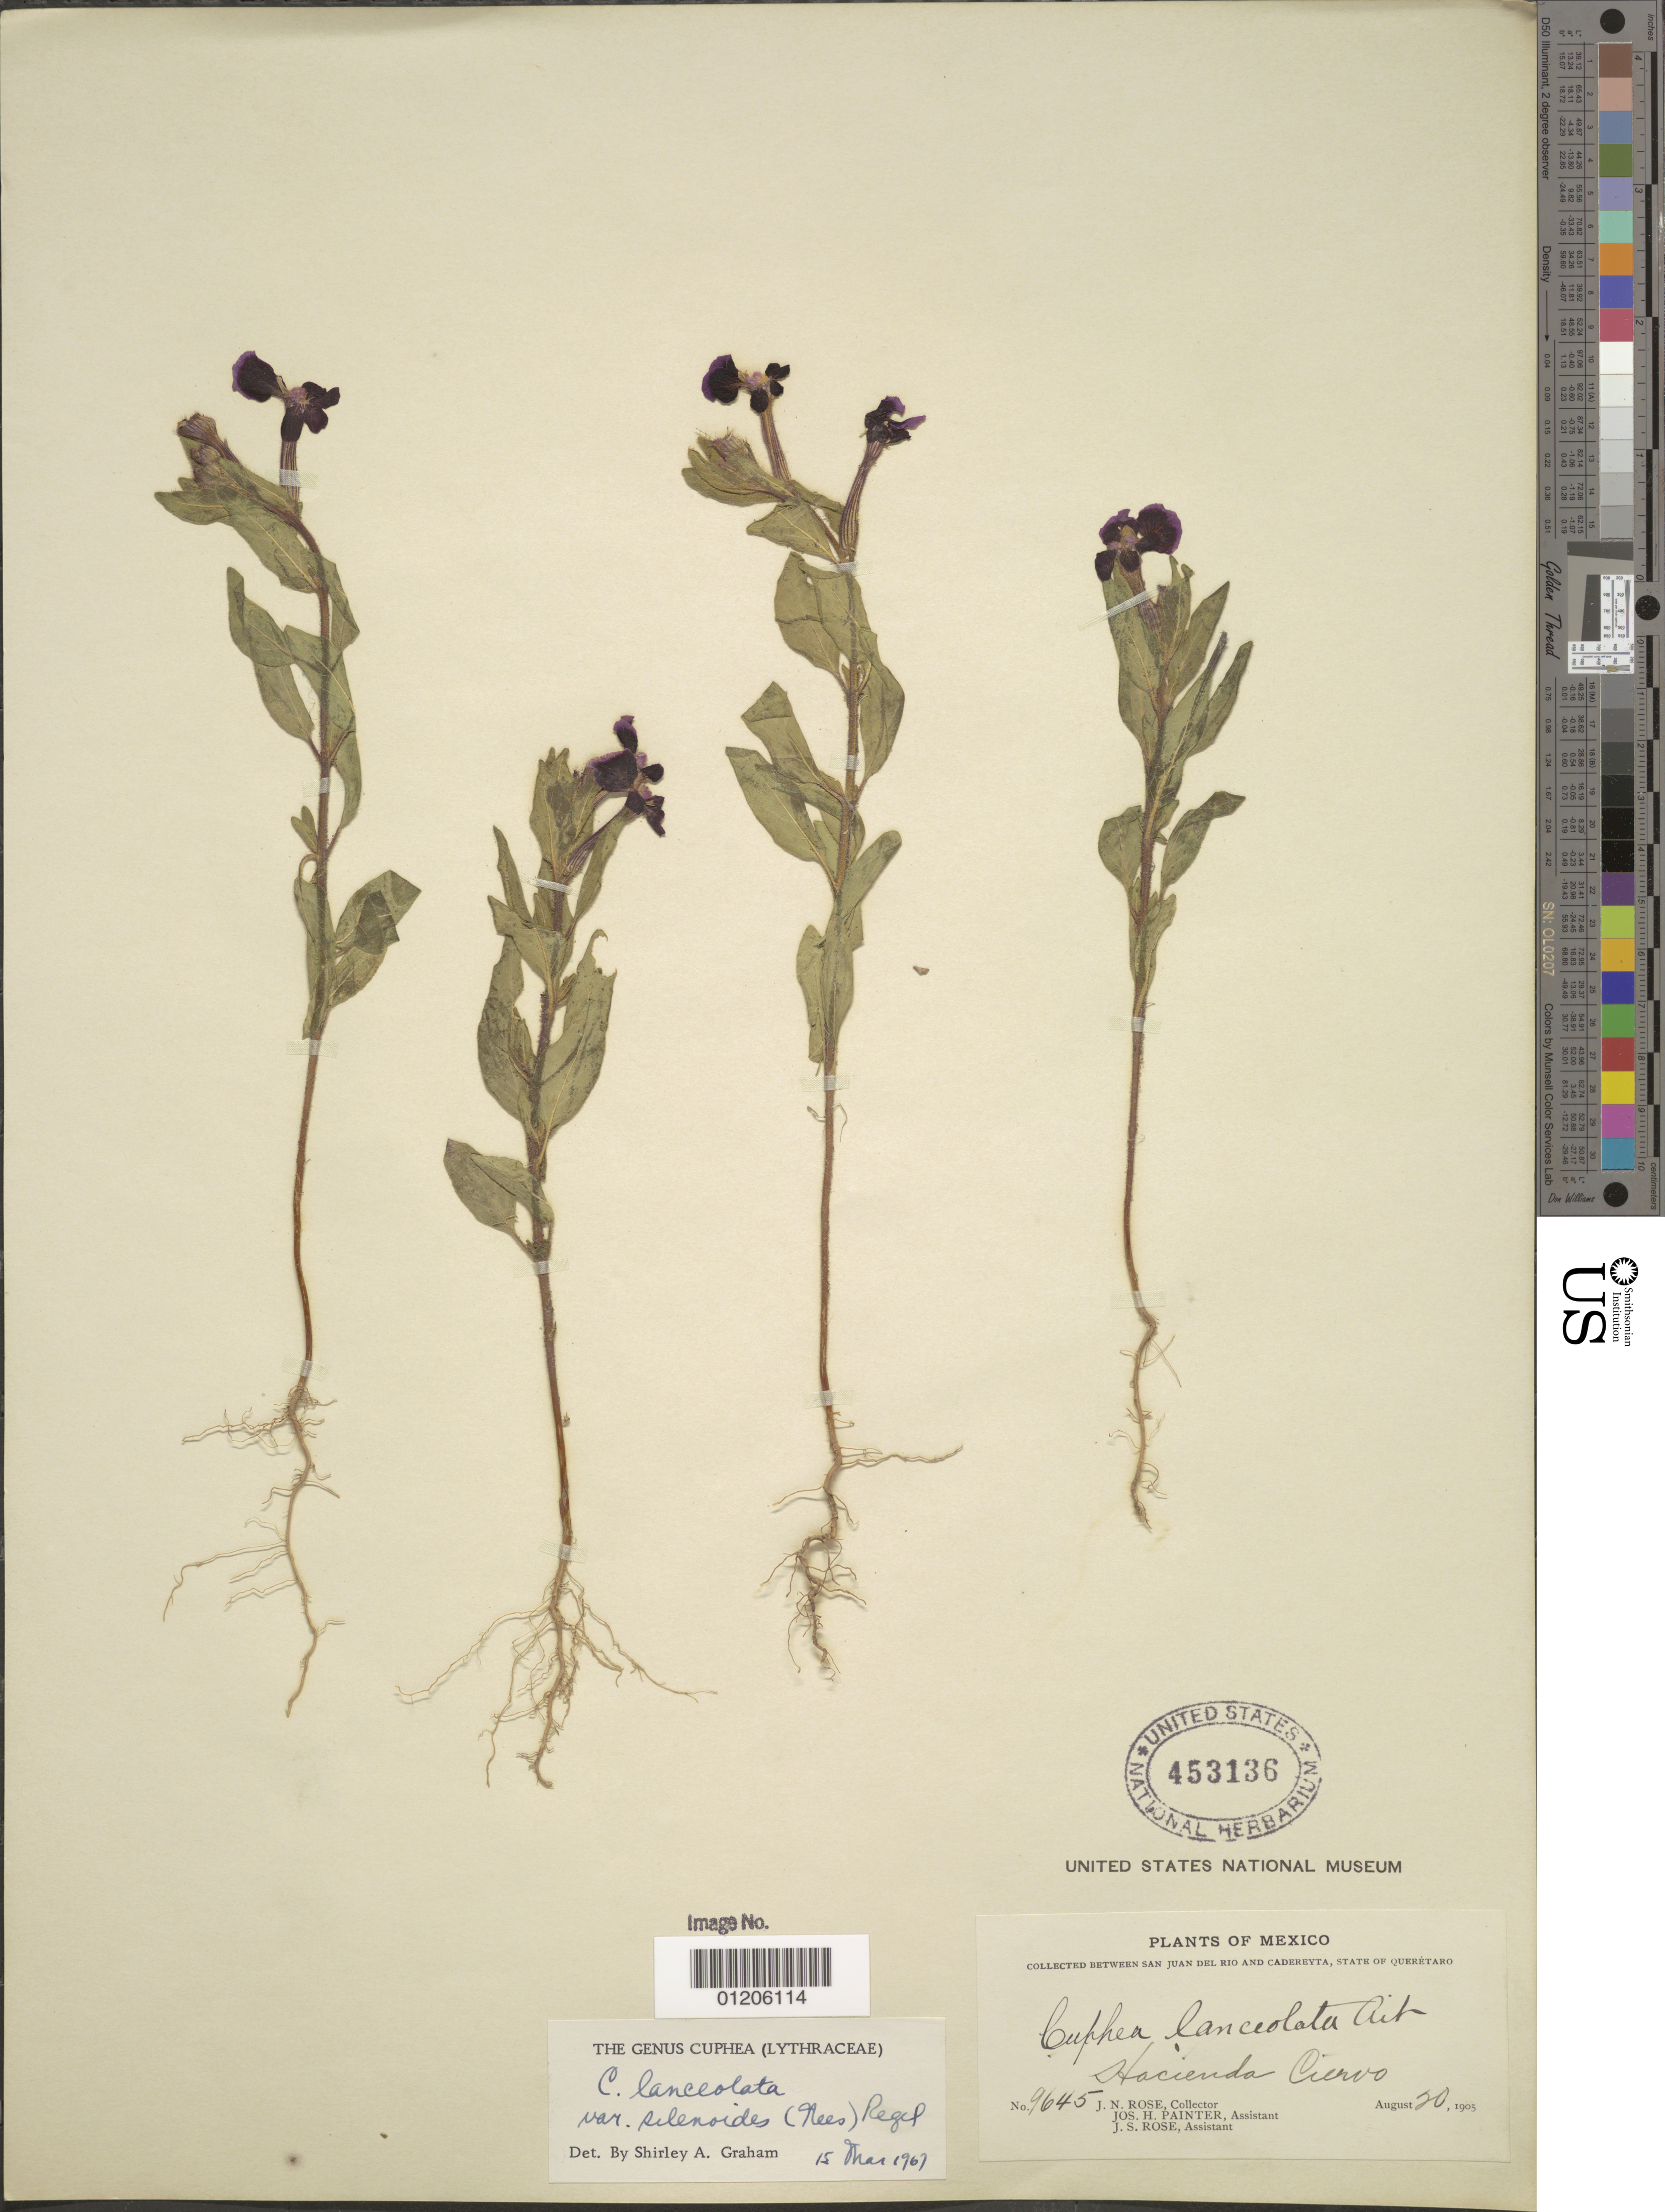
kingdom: Plantae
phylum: Tracheophyta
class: Magnoliopsida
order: Myrtales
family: Lythraceae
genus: Cuphea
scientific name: Cuphea lanceolata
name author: W.T. Aiton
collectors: J. N. Rose, J. H. Painter & J. S. Rose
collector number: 9645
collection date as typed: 20 Aug 1905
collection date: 1905-08-20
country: Mexico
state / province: Querétaro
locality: Hacienda Ciervo, between San Juan del Rio and Cadereyta.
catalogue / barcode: US 453136